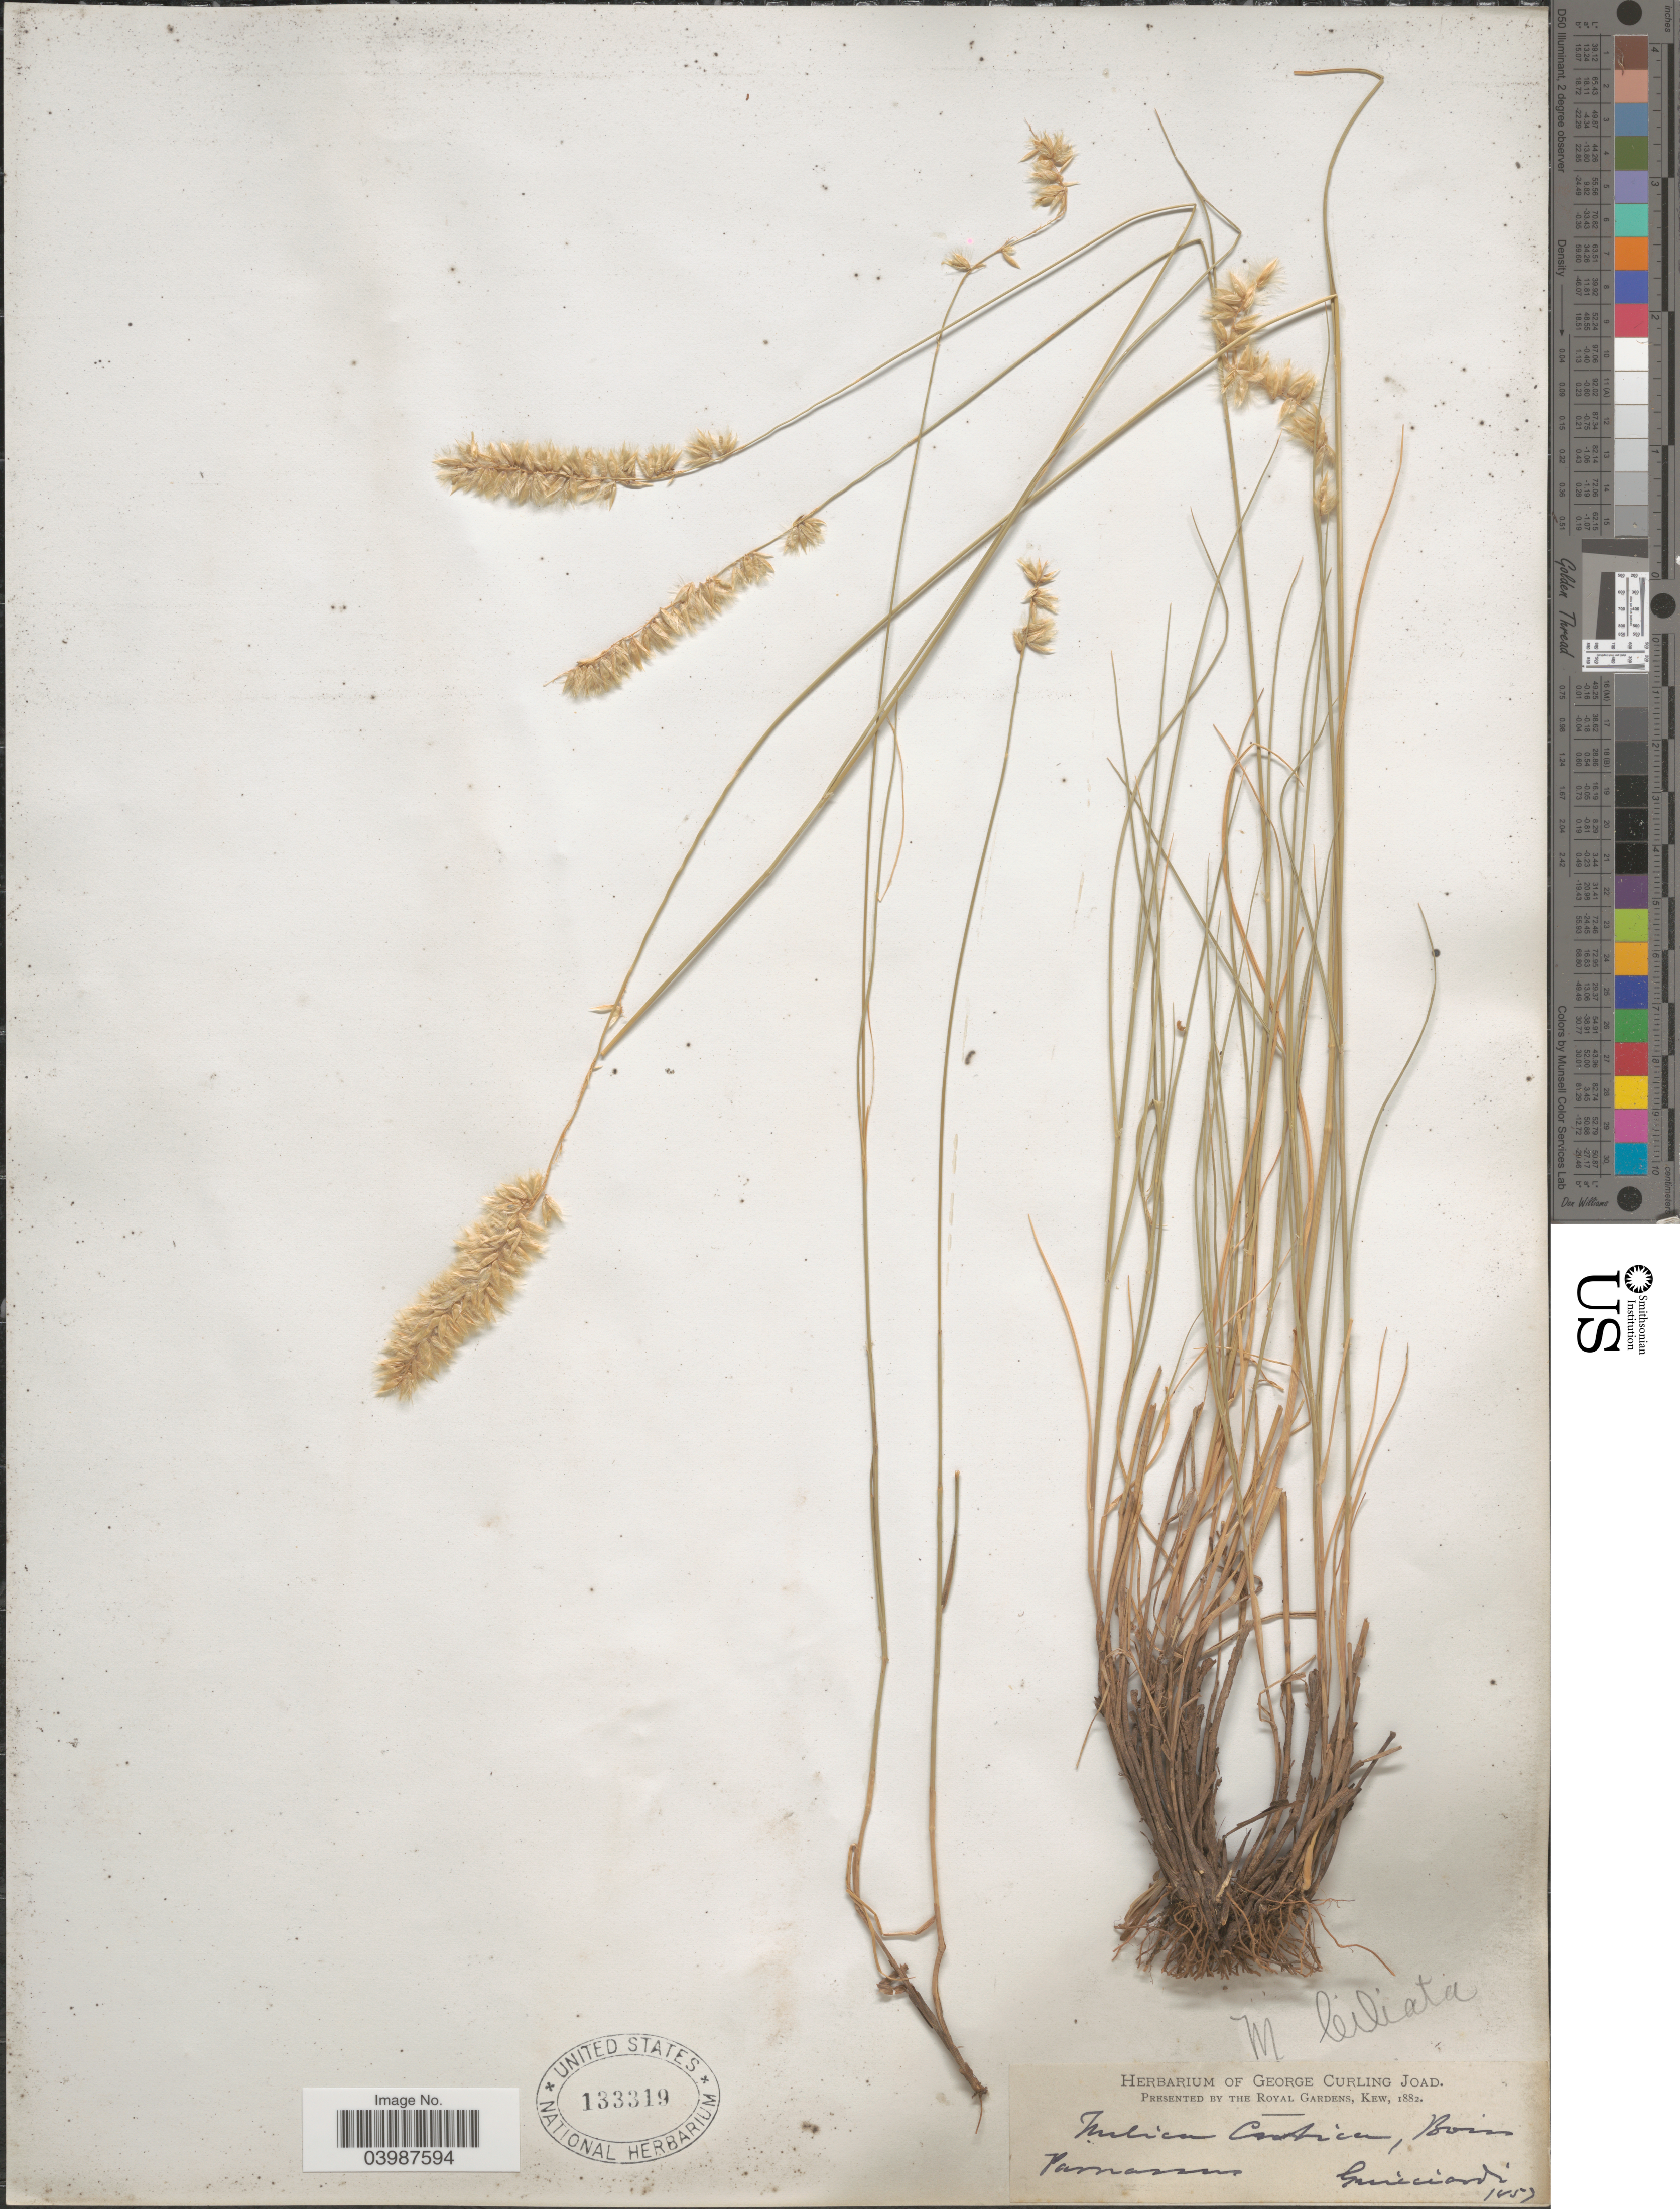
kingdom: Plantae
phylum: Tracheophyta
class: Liliopsida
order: Poales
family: Poaceae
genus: Melica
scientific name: Melica ciliata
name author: L.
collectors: F. Guicciardi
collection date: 1857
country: Greece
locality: Parnassas.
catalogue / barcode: US 133319